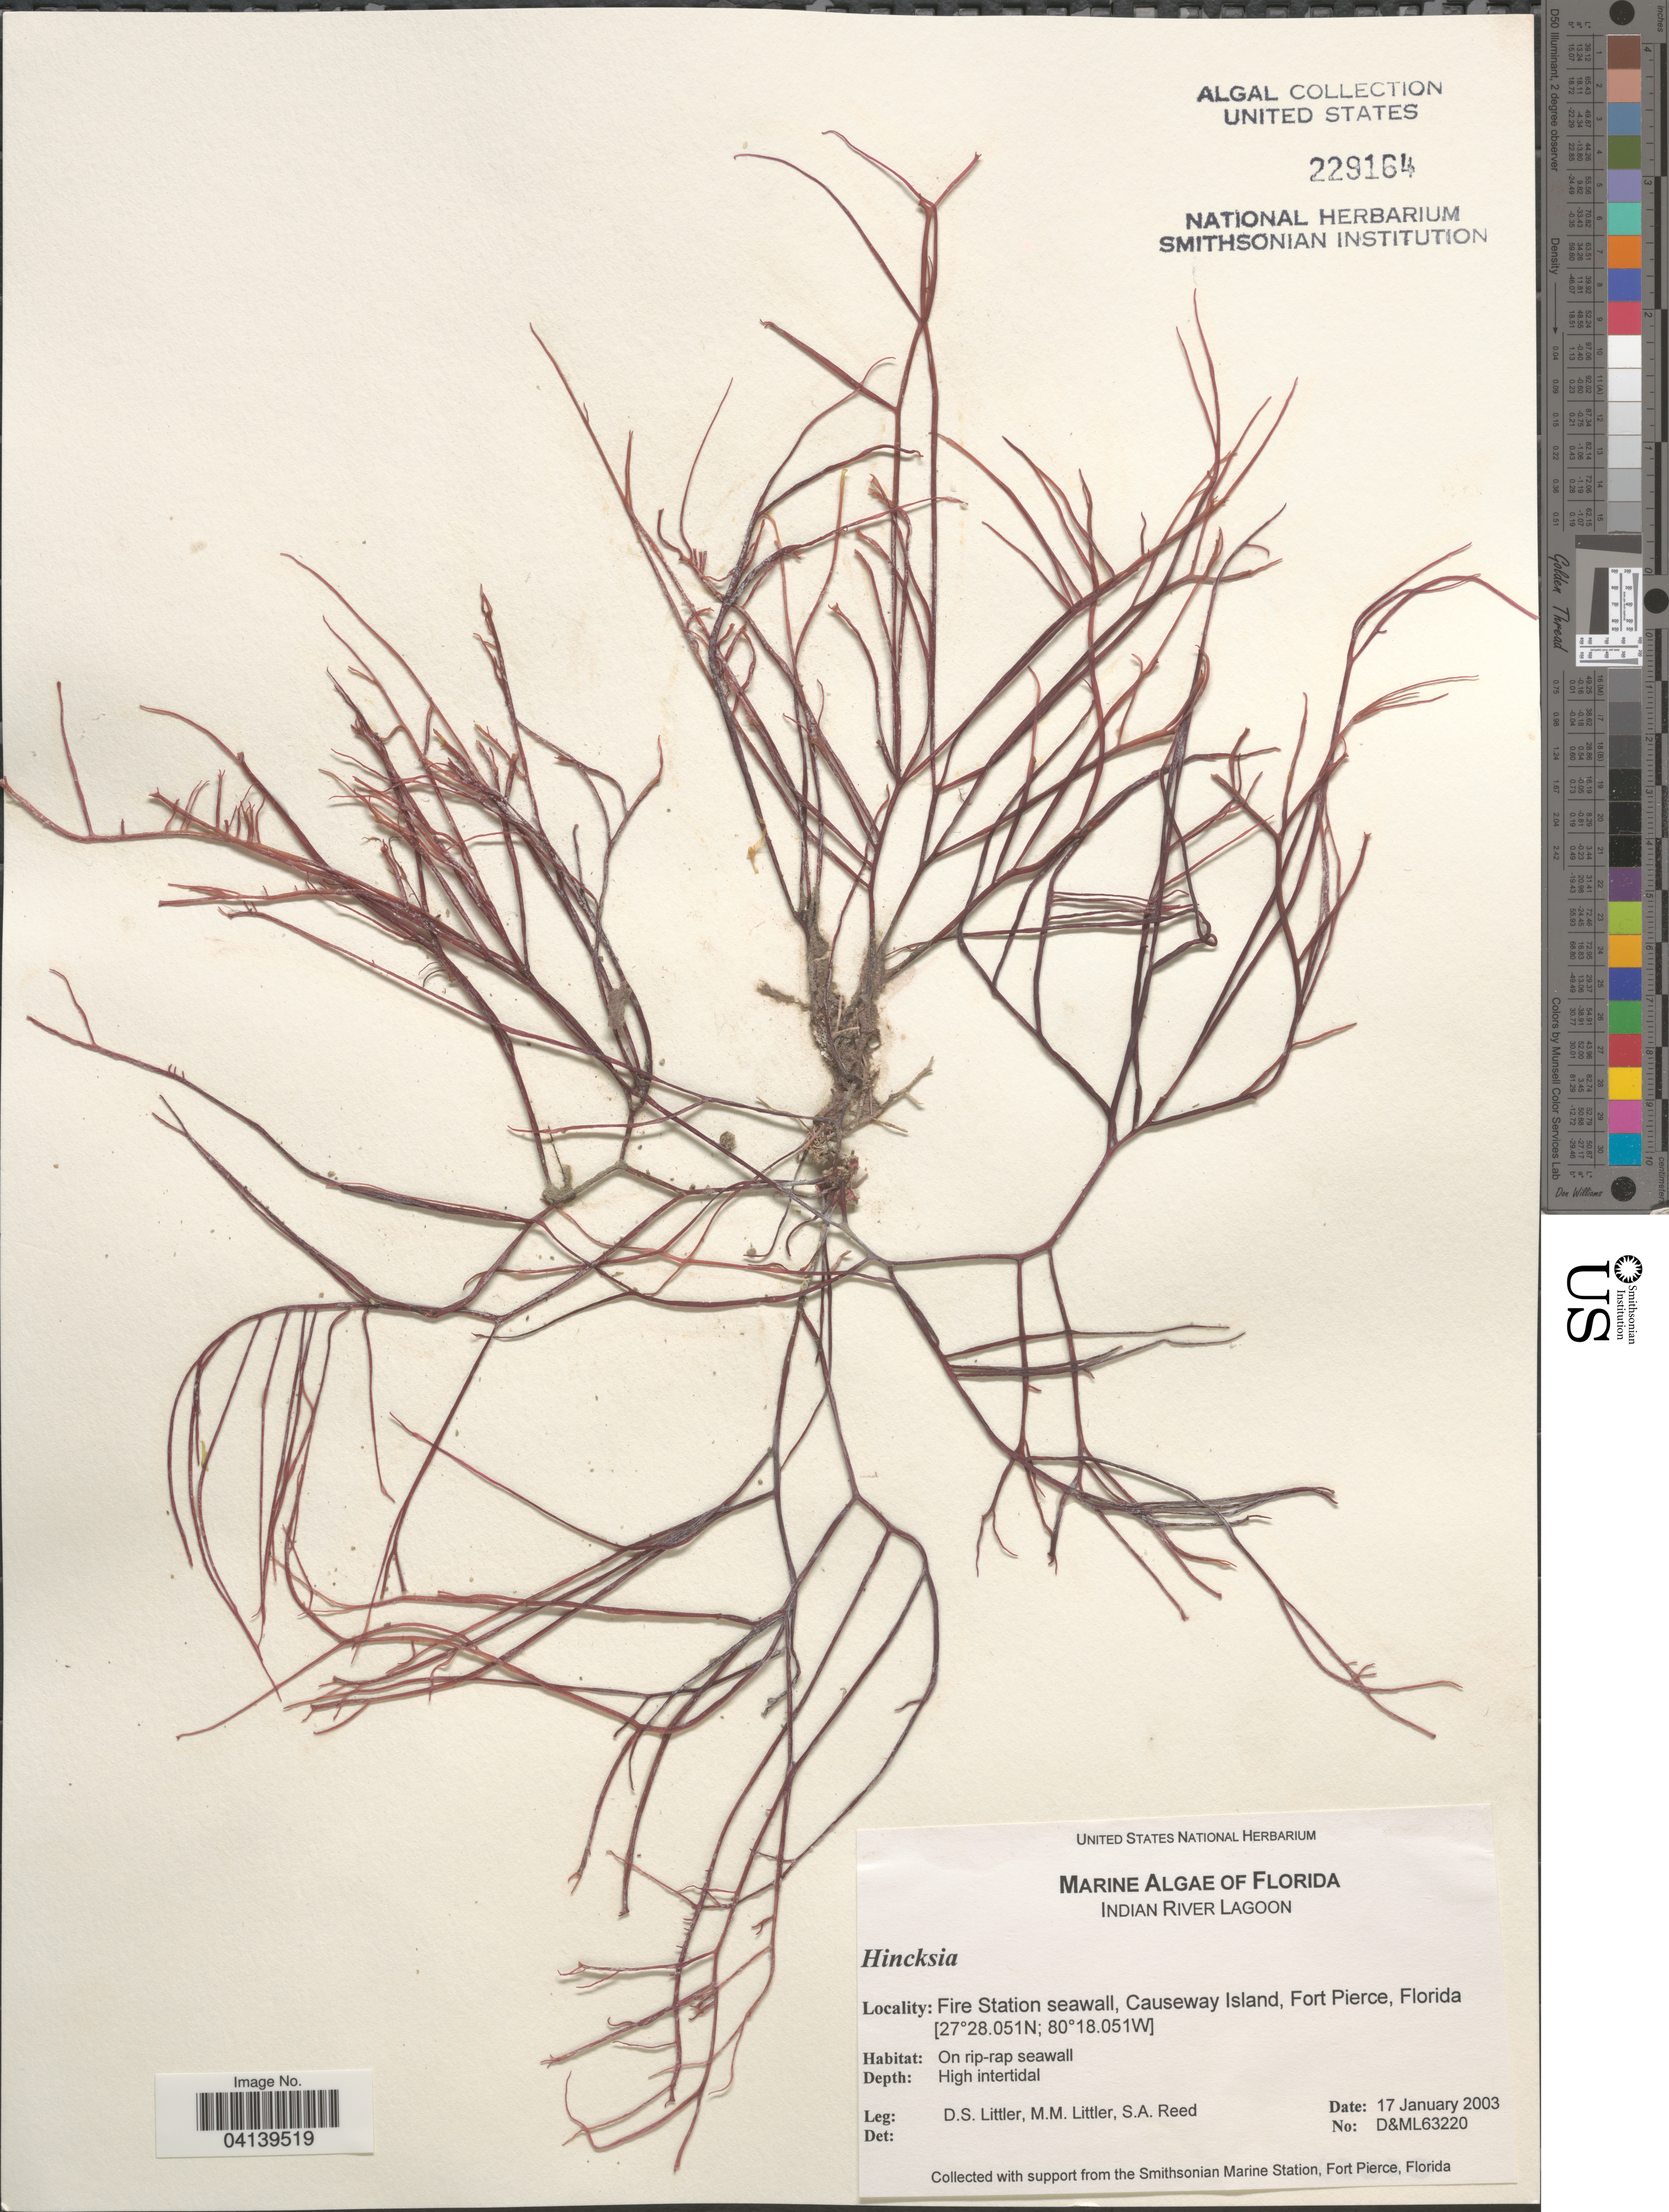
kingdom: Chromista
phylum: Ochrophyta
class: Phaeophyceae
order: Ectocarpales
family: Acinetosporaceae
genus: Hincksia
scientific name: Hincksia sp.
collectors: D. S. Littler & S. Reed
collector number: D&ML63220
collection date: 2003-01-17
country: United States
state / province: Florida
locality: Indian River Lagoon. Fire Station seawall, Causeway Island, Fort Pierce.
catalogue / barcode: US 229164